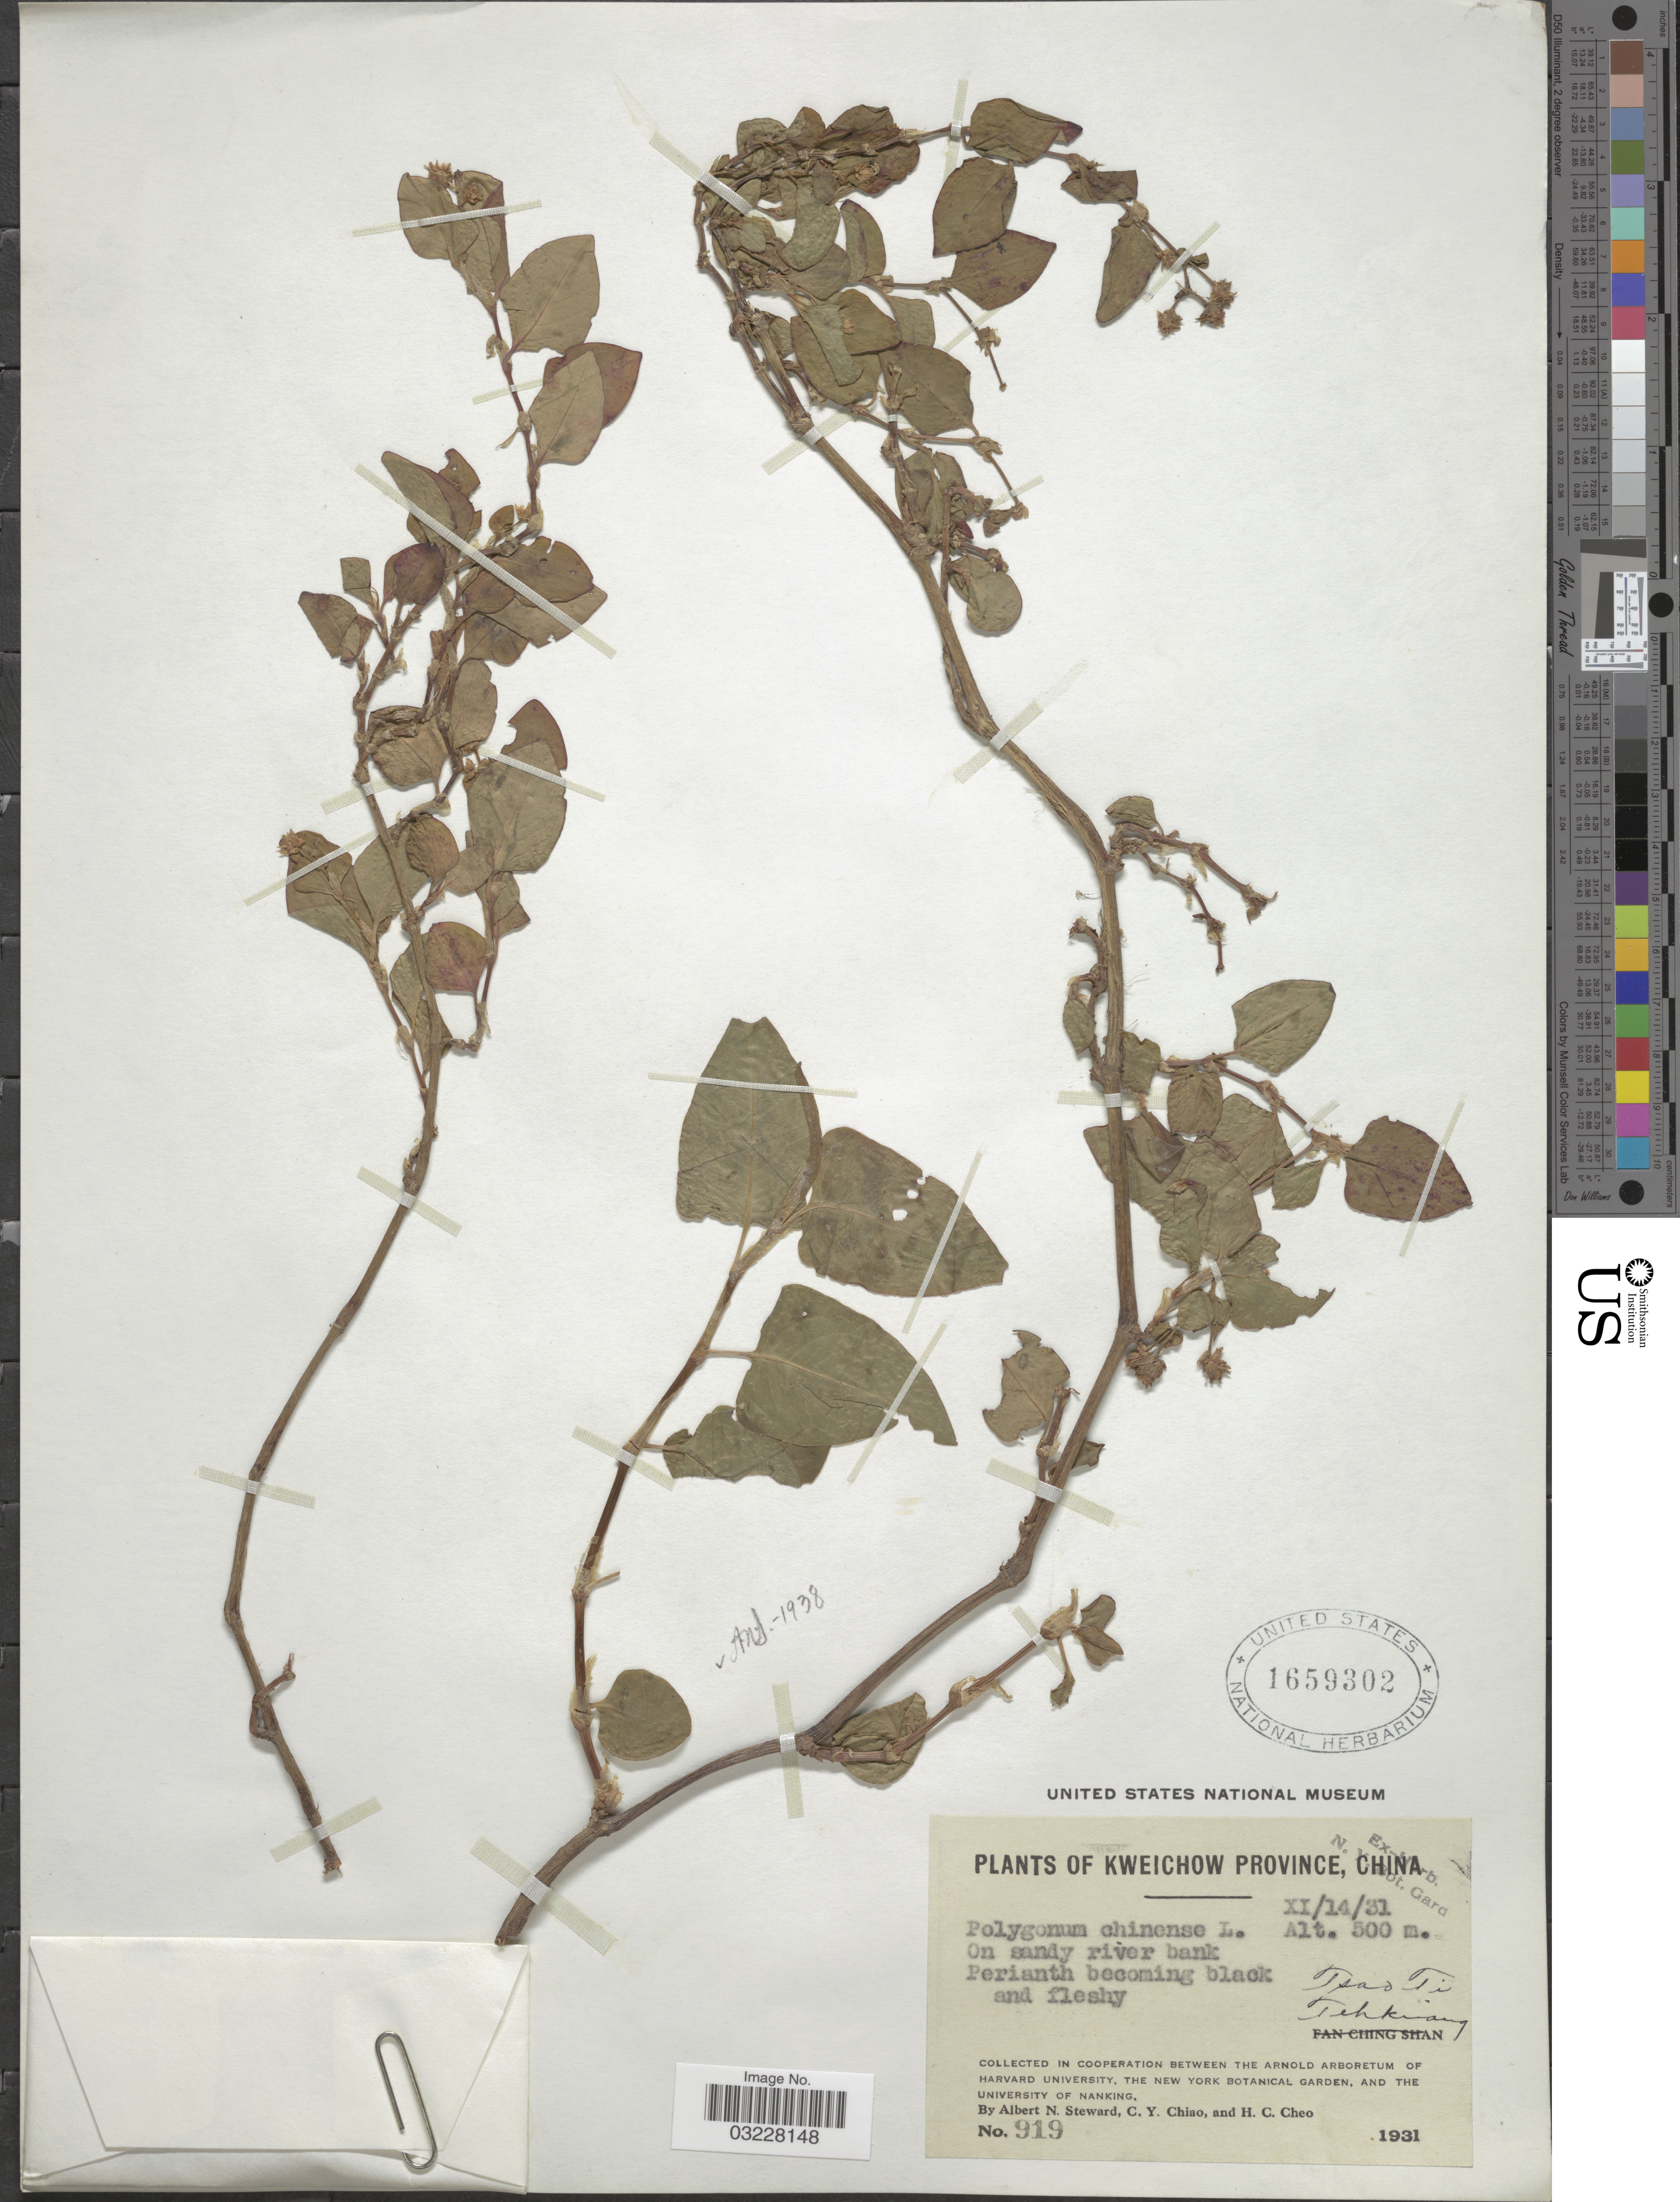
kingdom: Plantae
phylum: Tracheophyta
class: Magnoliopsida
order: Caryophyllales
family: Polygonaceae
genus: Polygonum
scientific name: Polygonum chinense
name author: L.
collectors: A. N. Steward, C. Y. Chiao & H. Cheo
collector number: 919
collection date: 1931-11-14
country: China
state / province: Guizhou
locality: Kweichow Province. Tsao Ti, Tehkiang.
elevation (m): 500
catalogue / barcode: US 1659302